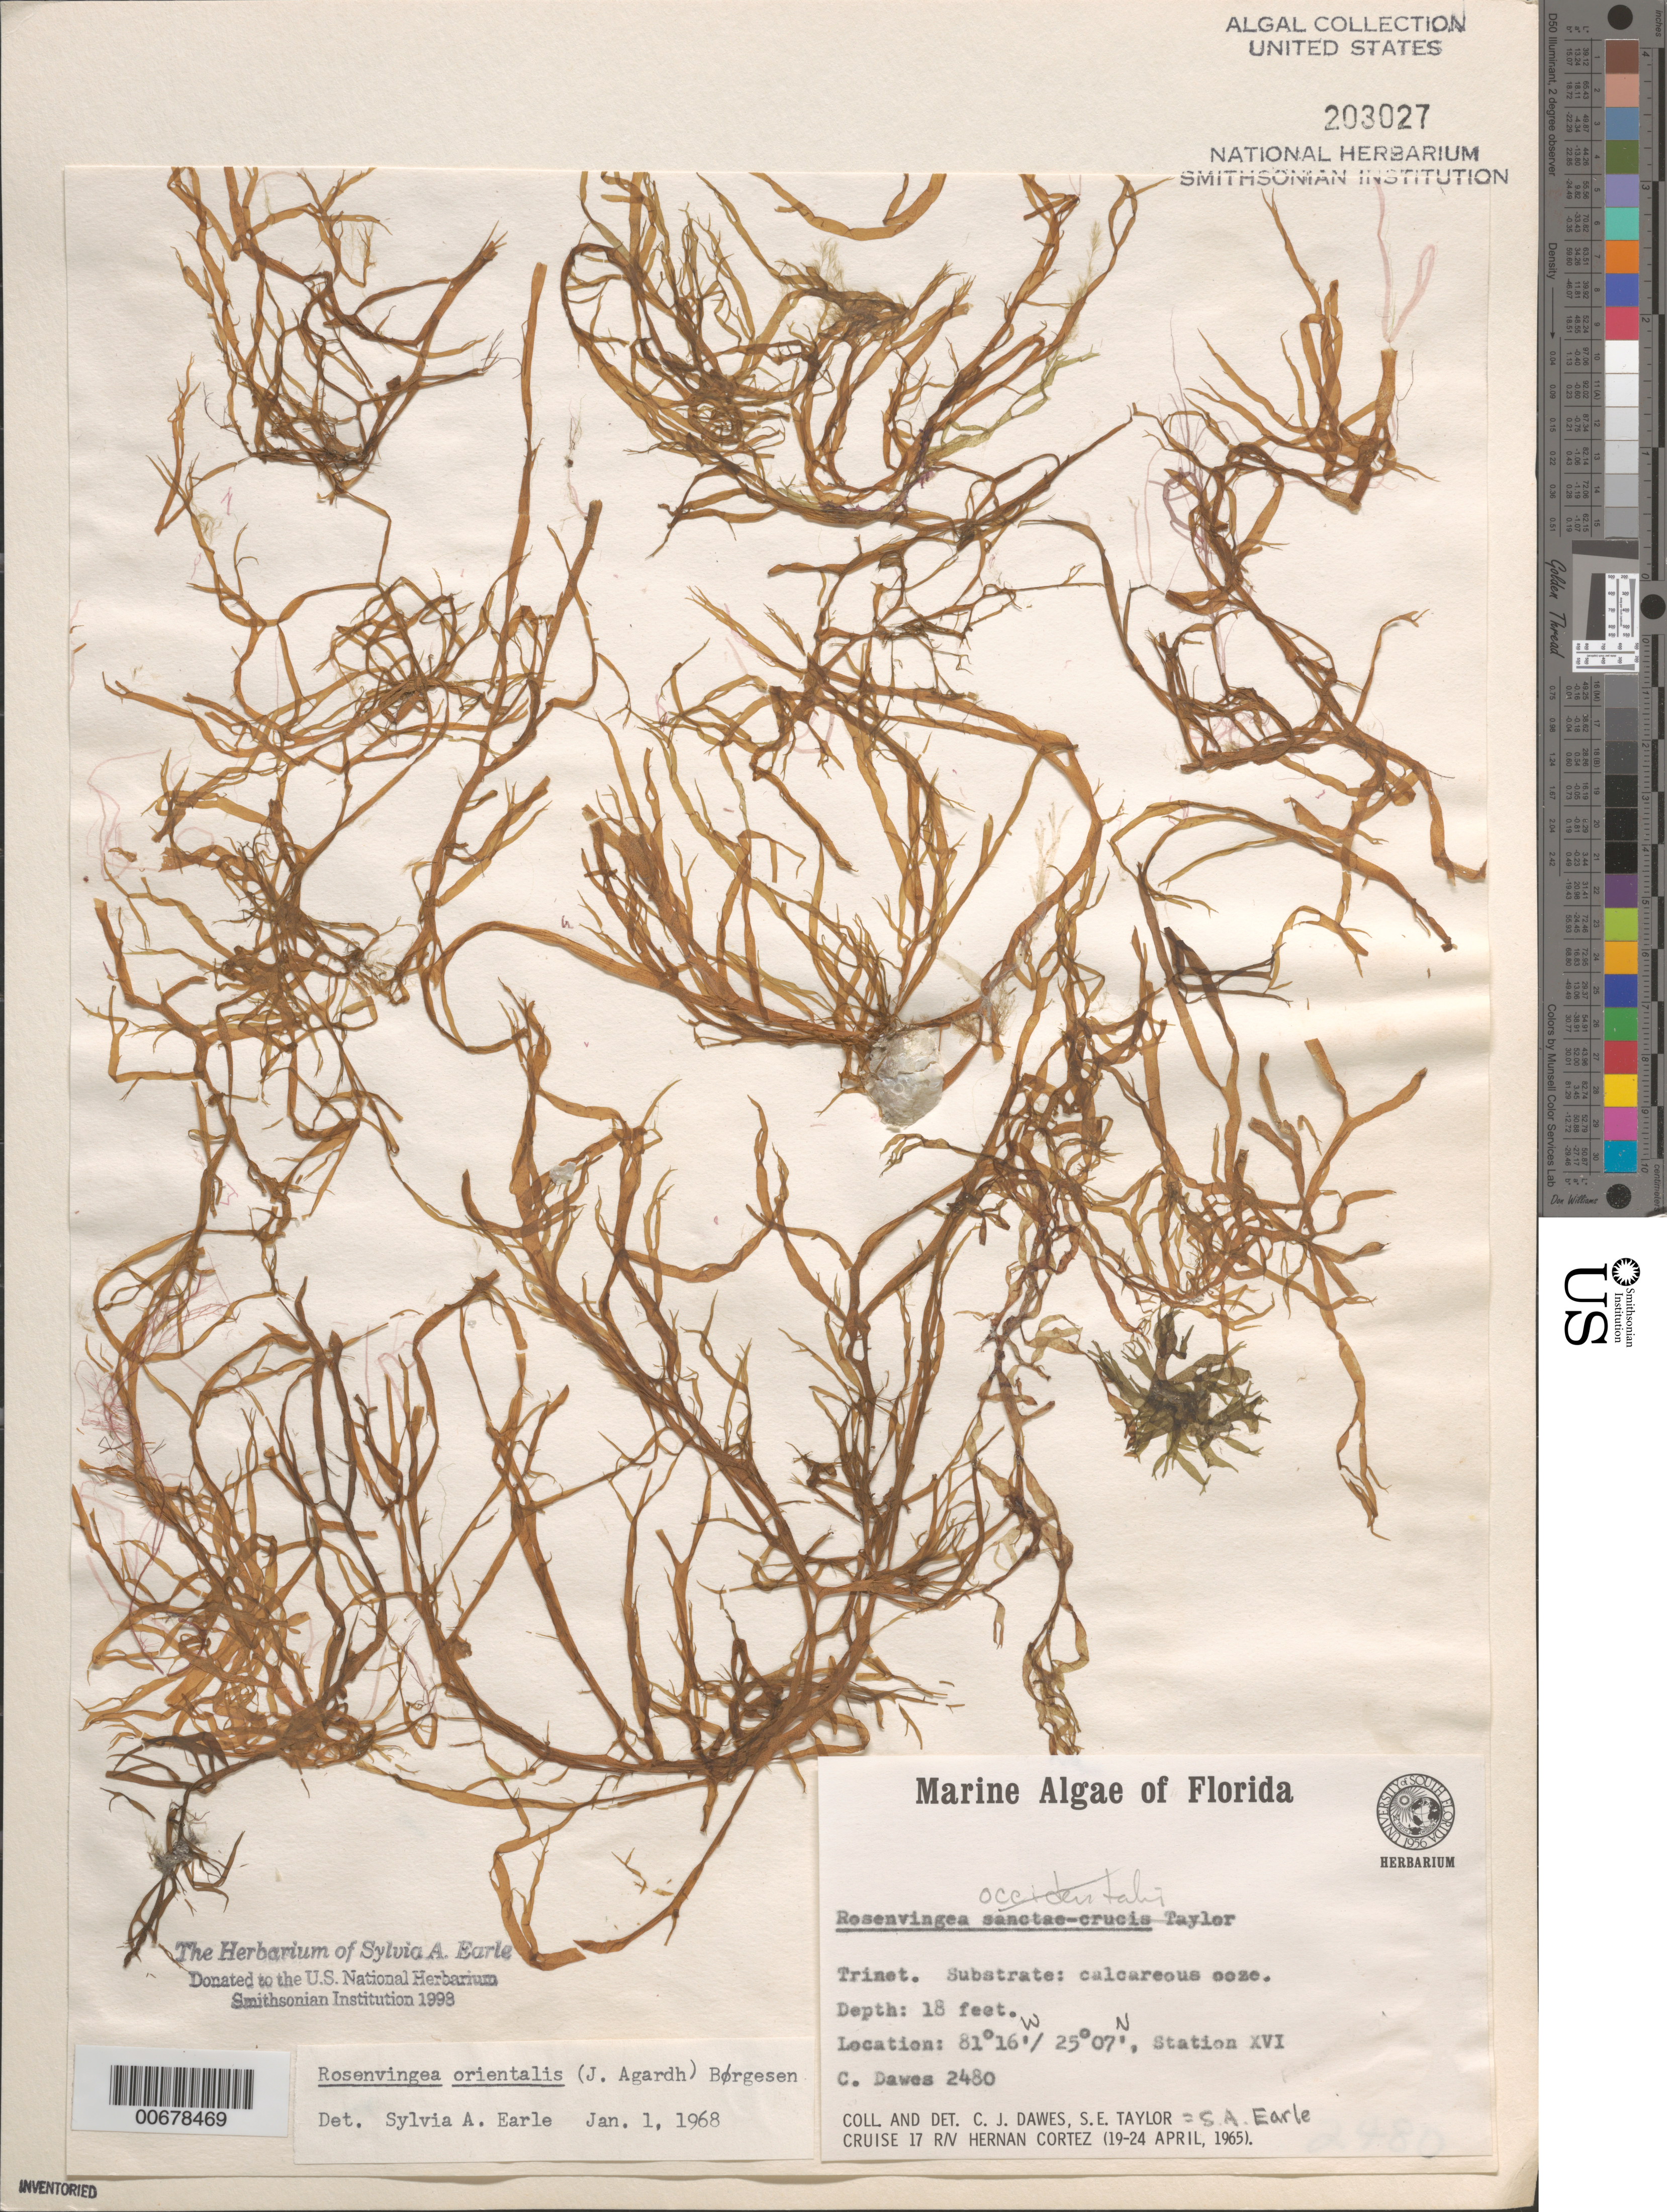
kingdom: Chromista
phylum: Ochrophyta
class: Phaeophyceae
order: Scytosiphonales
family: Scytosiphonaceae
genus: Rosenvingea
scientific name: Rosenvingea orientalis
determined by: Earle, S. A.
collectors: C. Dawes & S. A. Earle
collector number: CJD 2480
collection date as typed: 19 Apr 1965 to 24 Apr 1965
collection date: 1965-04-19/1965-04-24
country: United States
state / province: Florida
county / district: Monroe County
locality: Off Cape Sable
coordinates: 25 07' N, 81 16' W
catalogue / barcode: US 203027